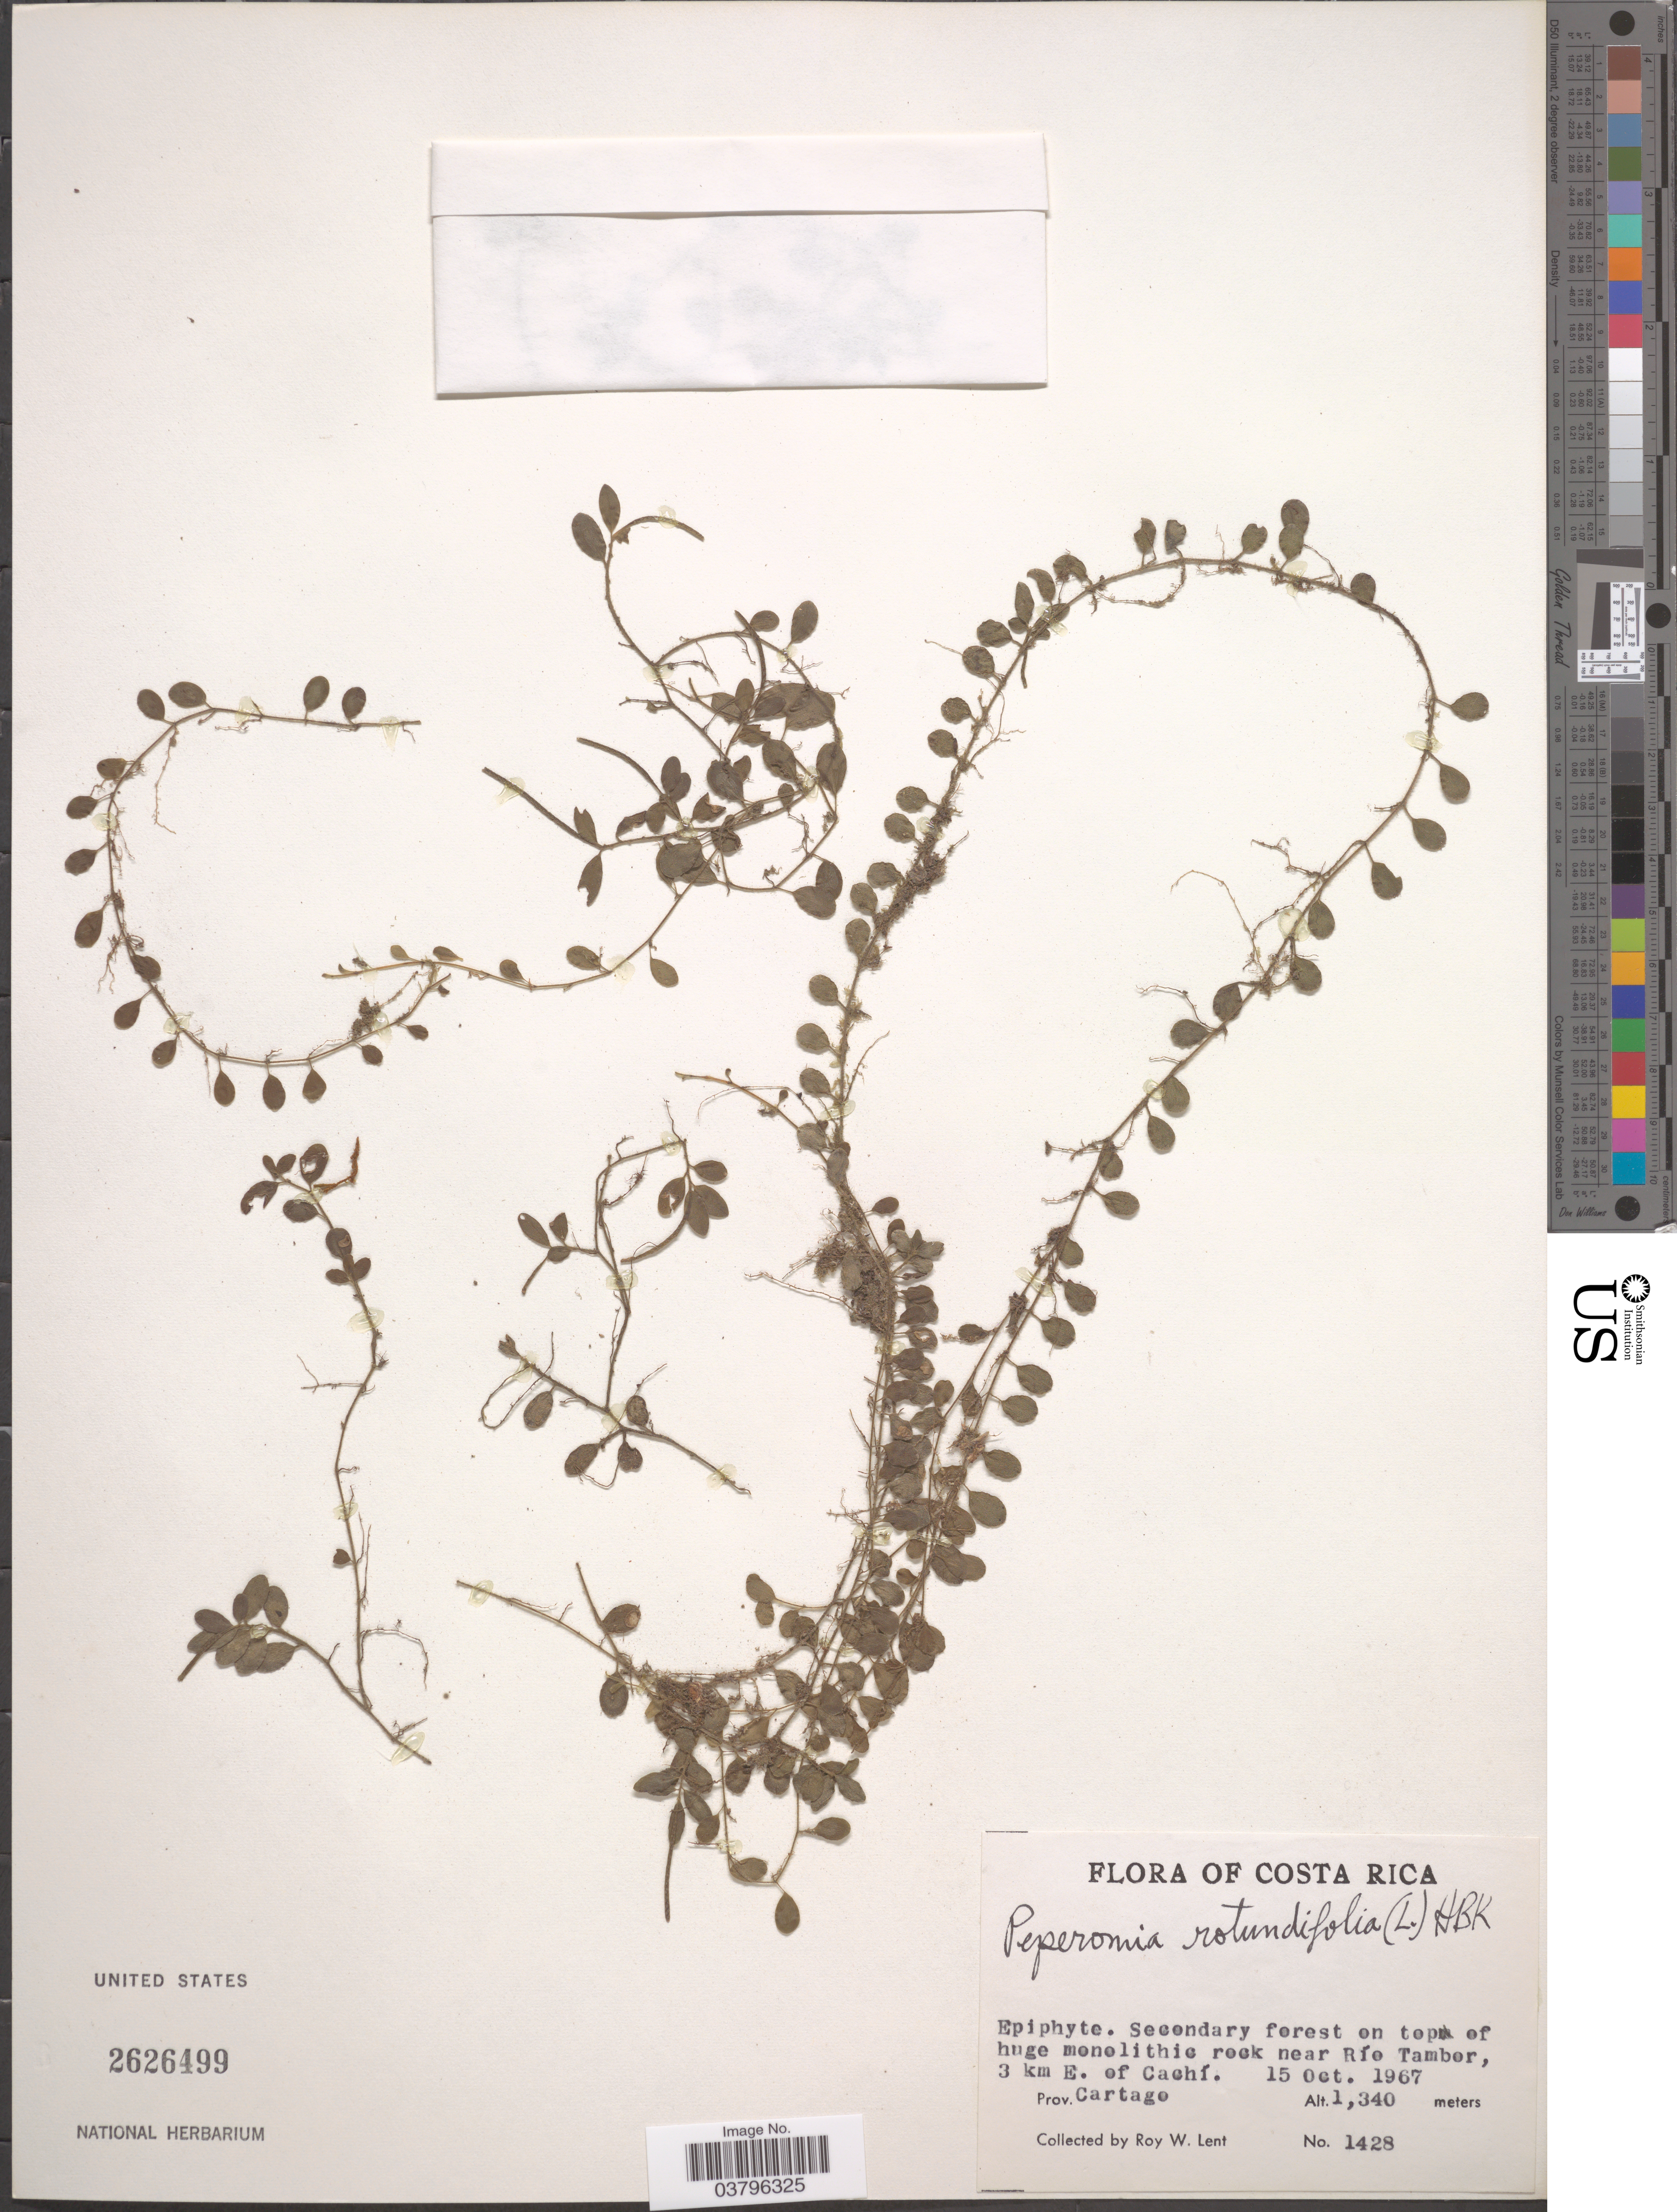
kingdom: Plantae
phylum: Tracheophyta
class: Magnoliopsida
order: Piperales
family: Piperaceae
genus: Peperomia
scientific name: Peperomia matlalucaensis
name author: C. DC.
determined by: Jiménez, José Estaban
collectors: R. W. Lent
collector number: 1428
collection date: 1967-10-15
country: Costa Rica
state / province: Cartago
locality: On top of huge monolithic rock near Río Tamber, 3 km E. of Cachí.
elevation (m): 1340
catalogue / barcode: US 2626499